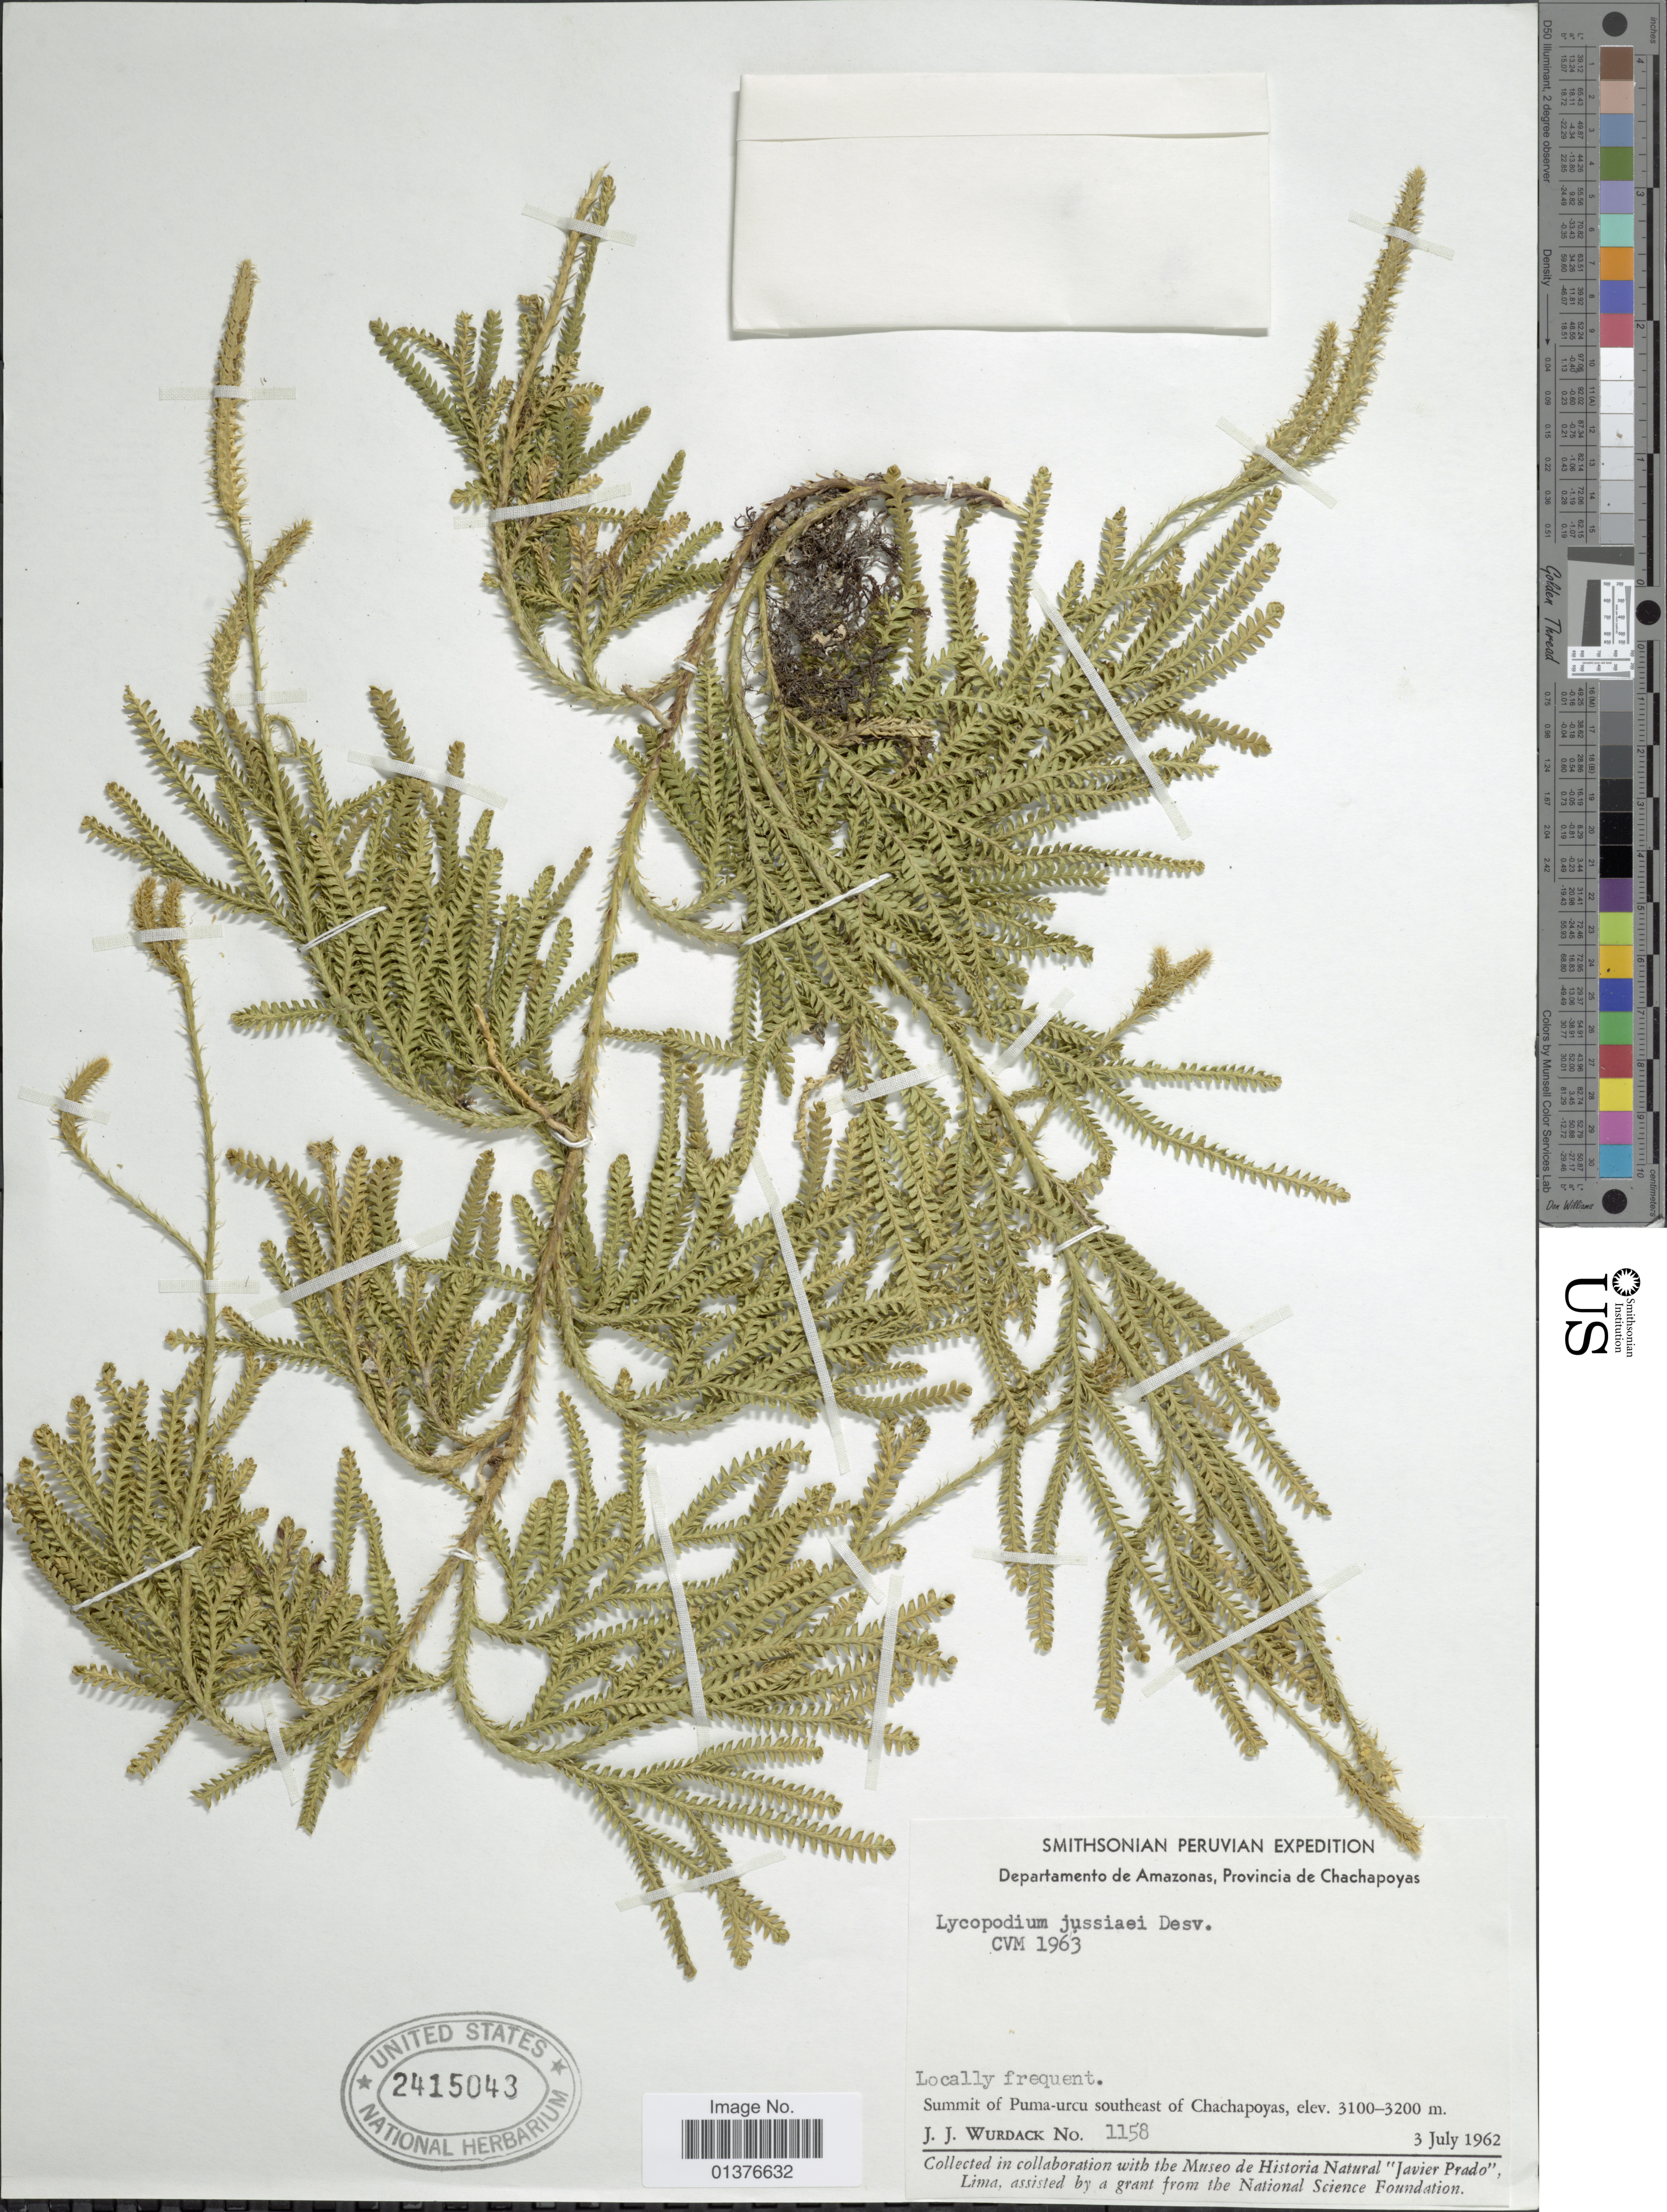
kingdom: Plantae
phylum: Tracheophyta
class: Lycopodiopsida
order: Lycopodiales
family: Lycopodiaceae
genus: Diphasium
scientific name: Diphasium jussiaei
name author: (Desv.) C. Presl ex Rothm.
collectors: J. J. Wurdack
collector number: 1158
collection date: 1962-07-03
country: Peru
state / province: Amazonas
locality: Provincia Chachapoyas, Summit of Puma-ucru southeast of Chachapoyas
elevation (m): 3100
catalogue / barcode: US 2415043